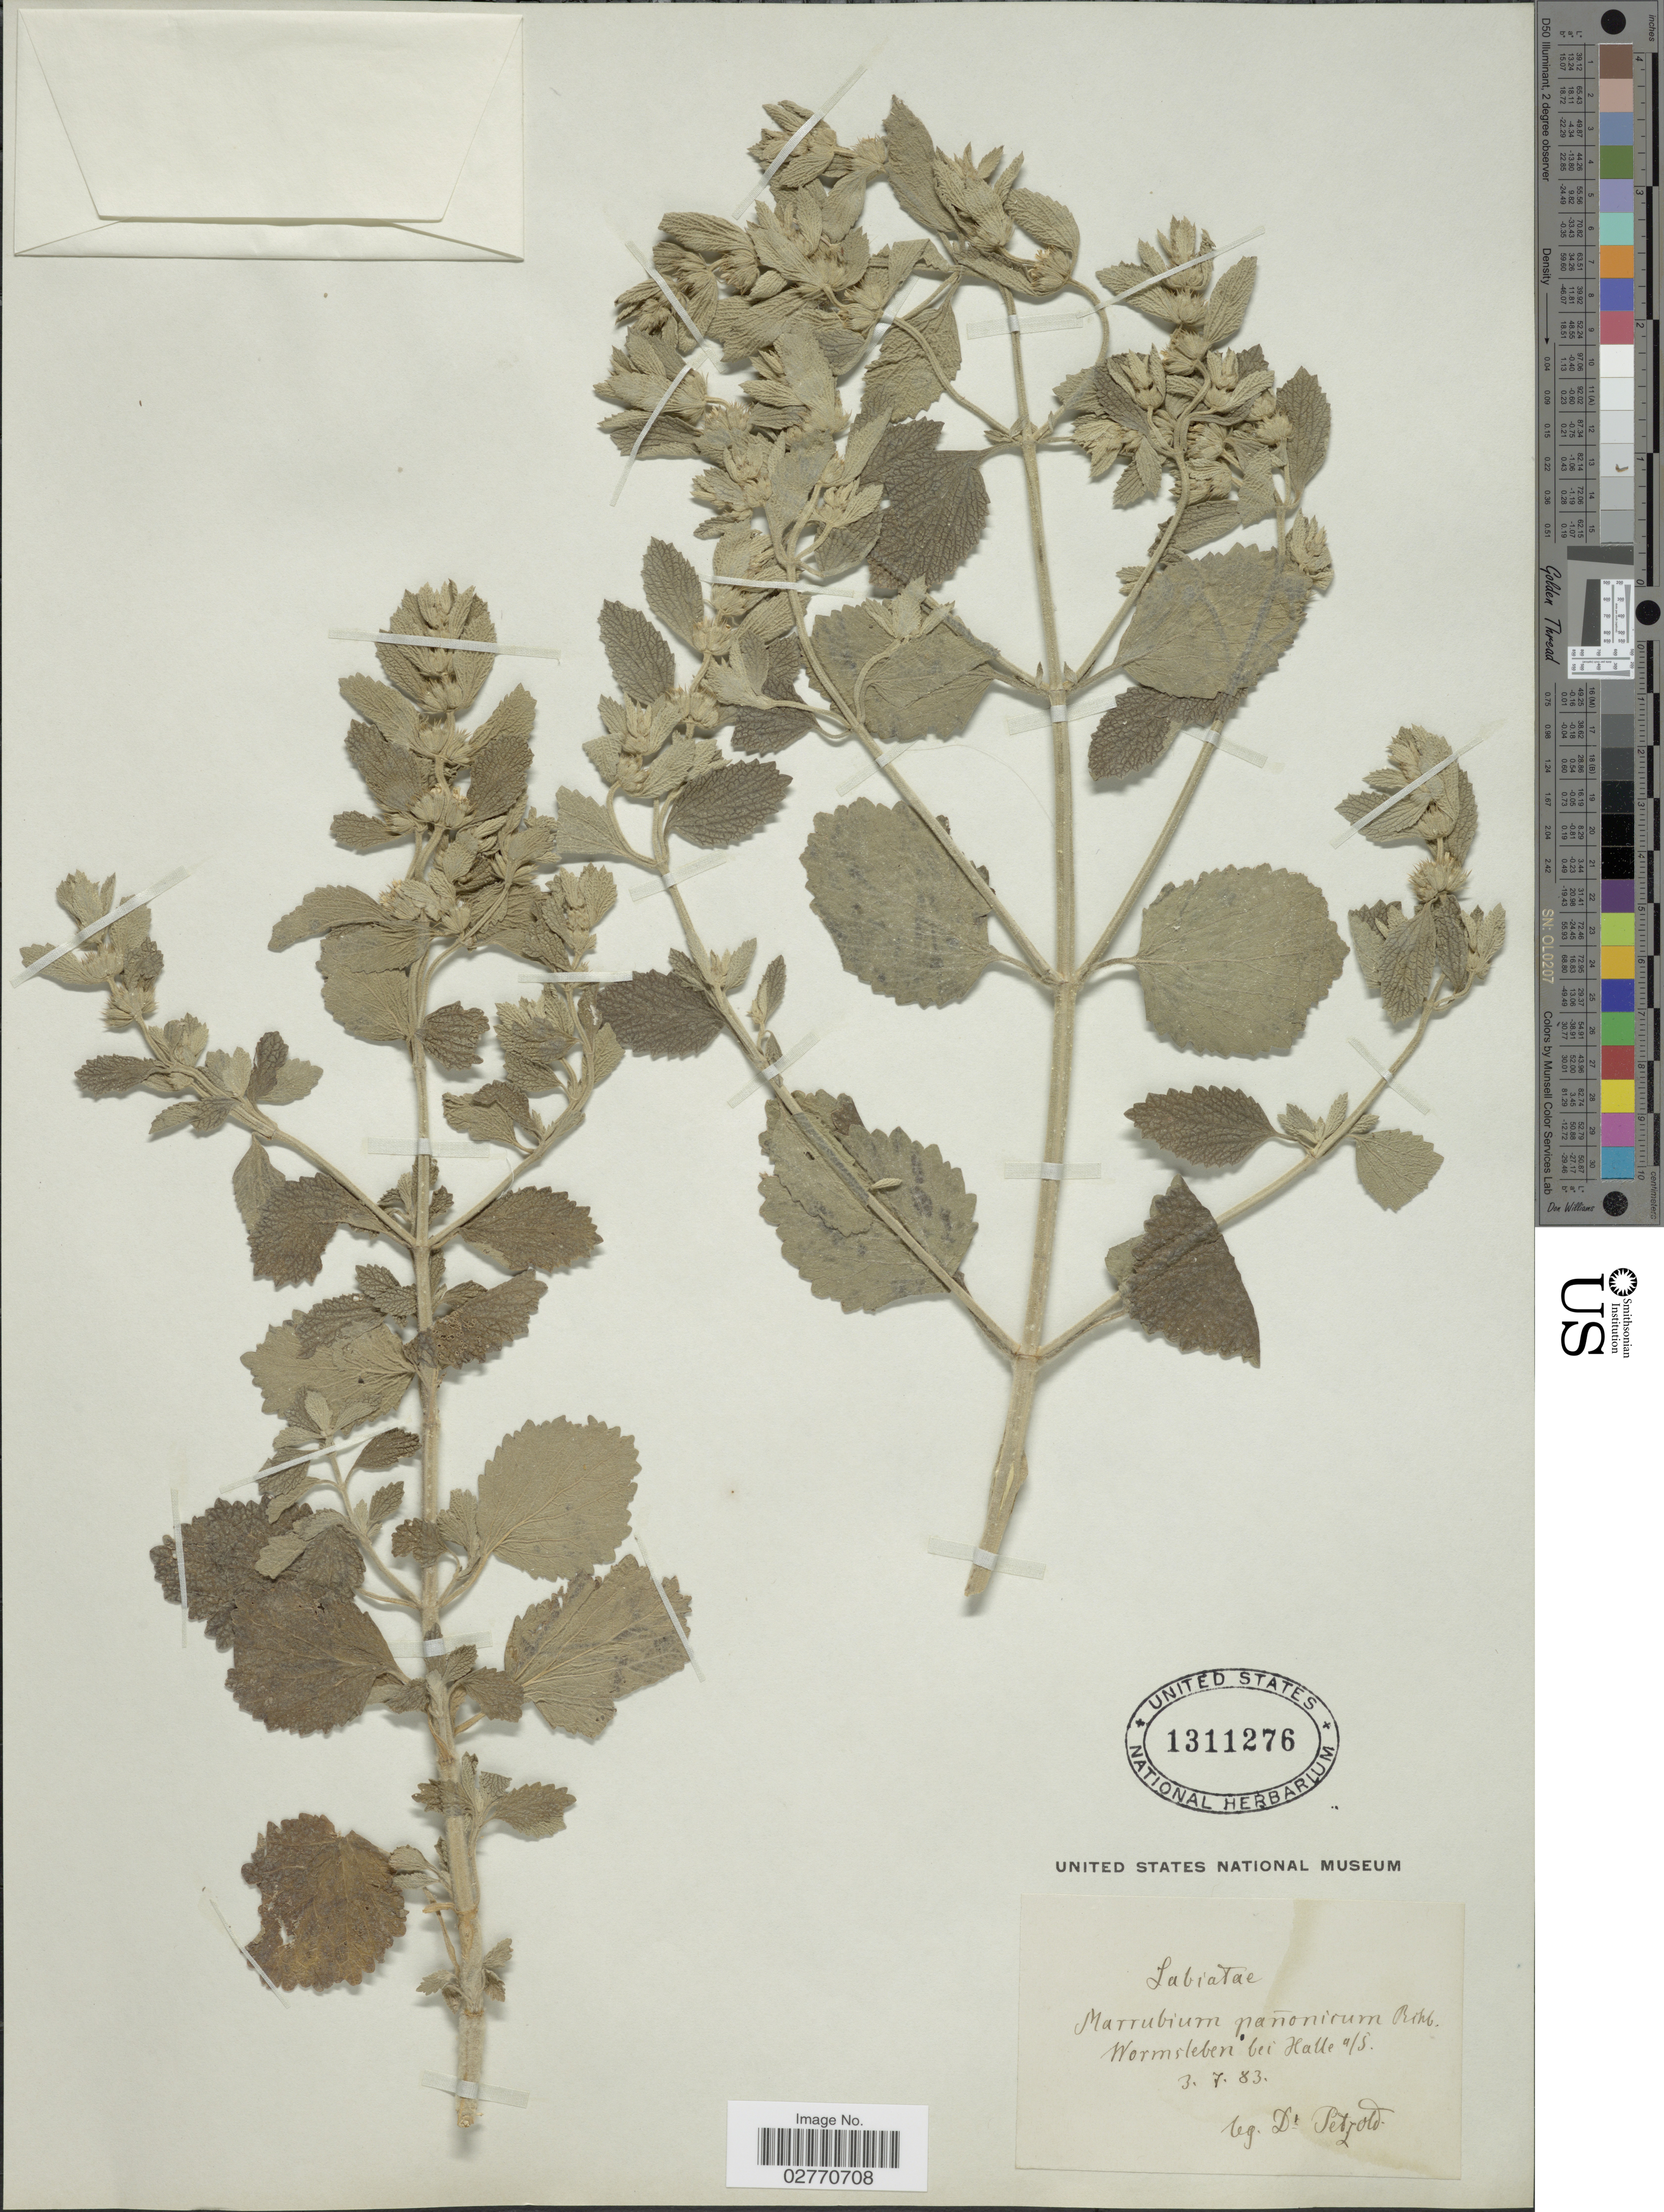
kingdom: Plantae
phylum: Tracheophyta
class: Magnoliopsida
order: Lamiales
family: Lamiaceae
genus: Marrubium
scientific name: Marrubium remotum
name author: Janka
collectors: Petzold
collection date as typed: Transcribed d/m/y: 3/7/83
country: Germany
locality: Wormsleben bei Halle u/S [interpreted].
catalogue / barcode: US 1311276